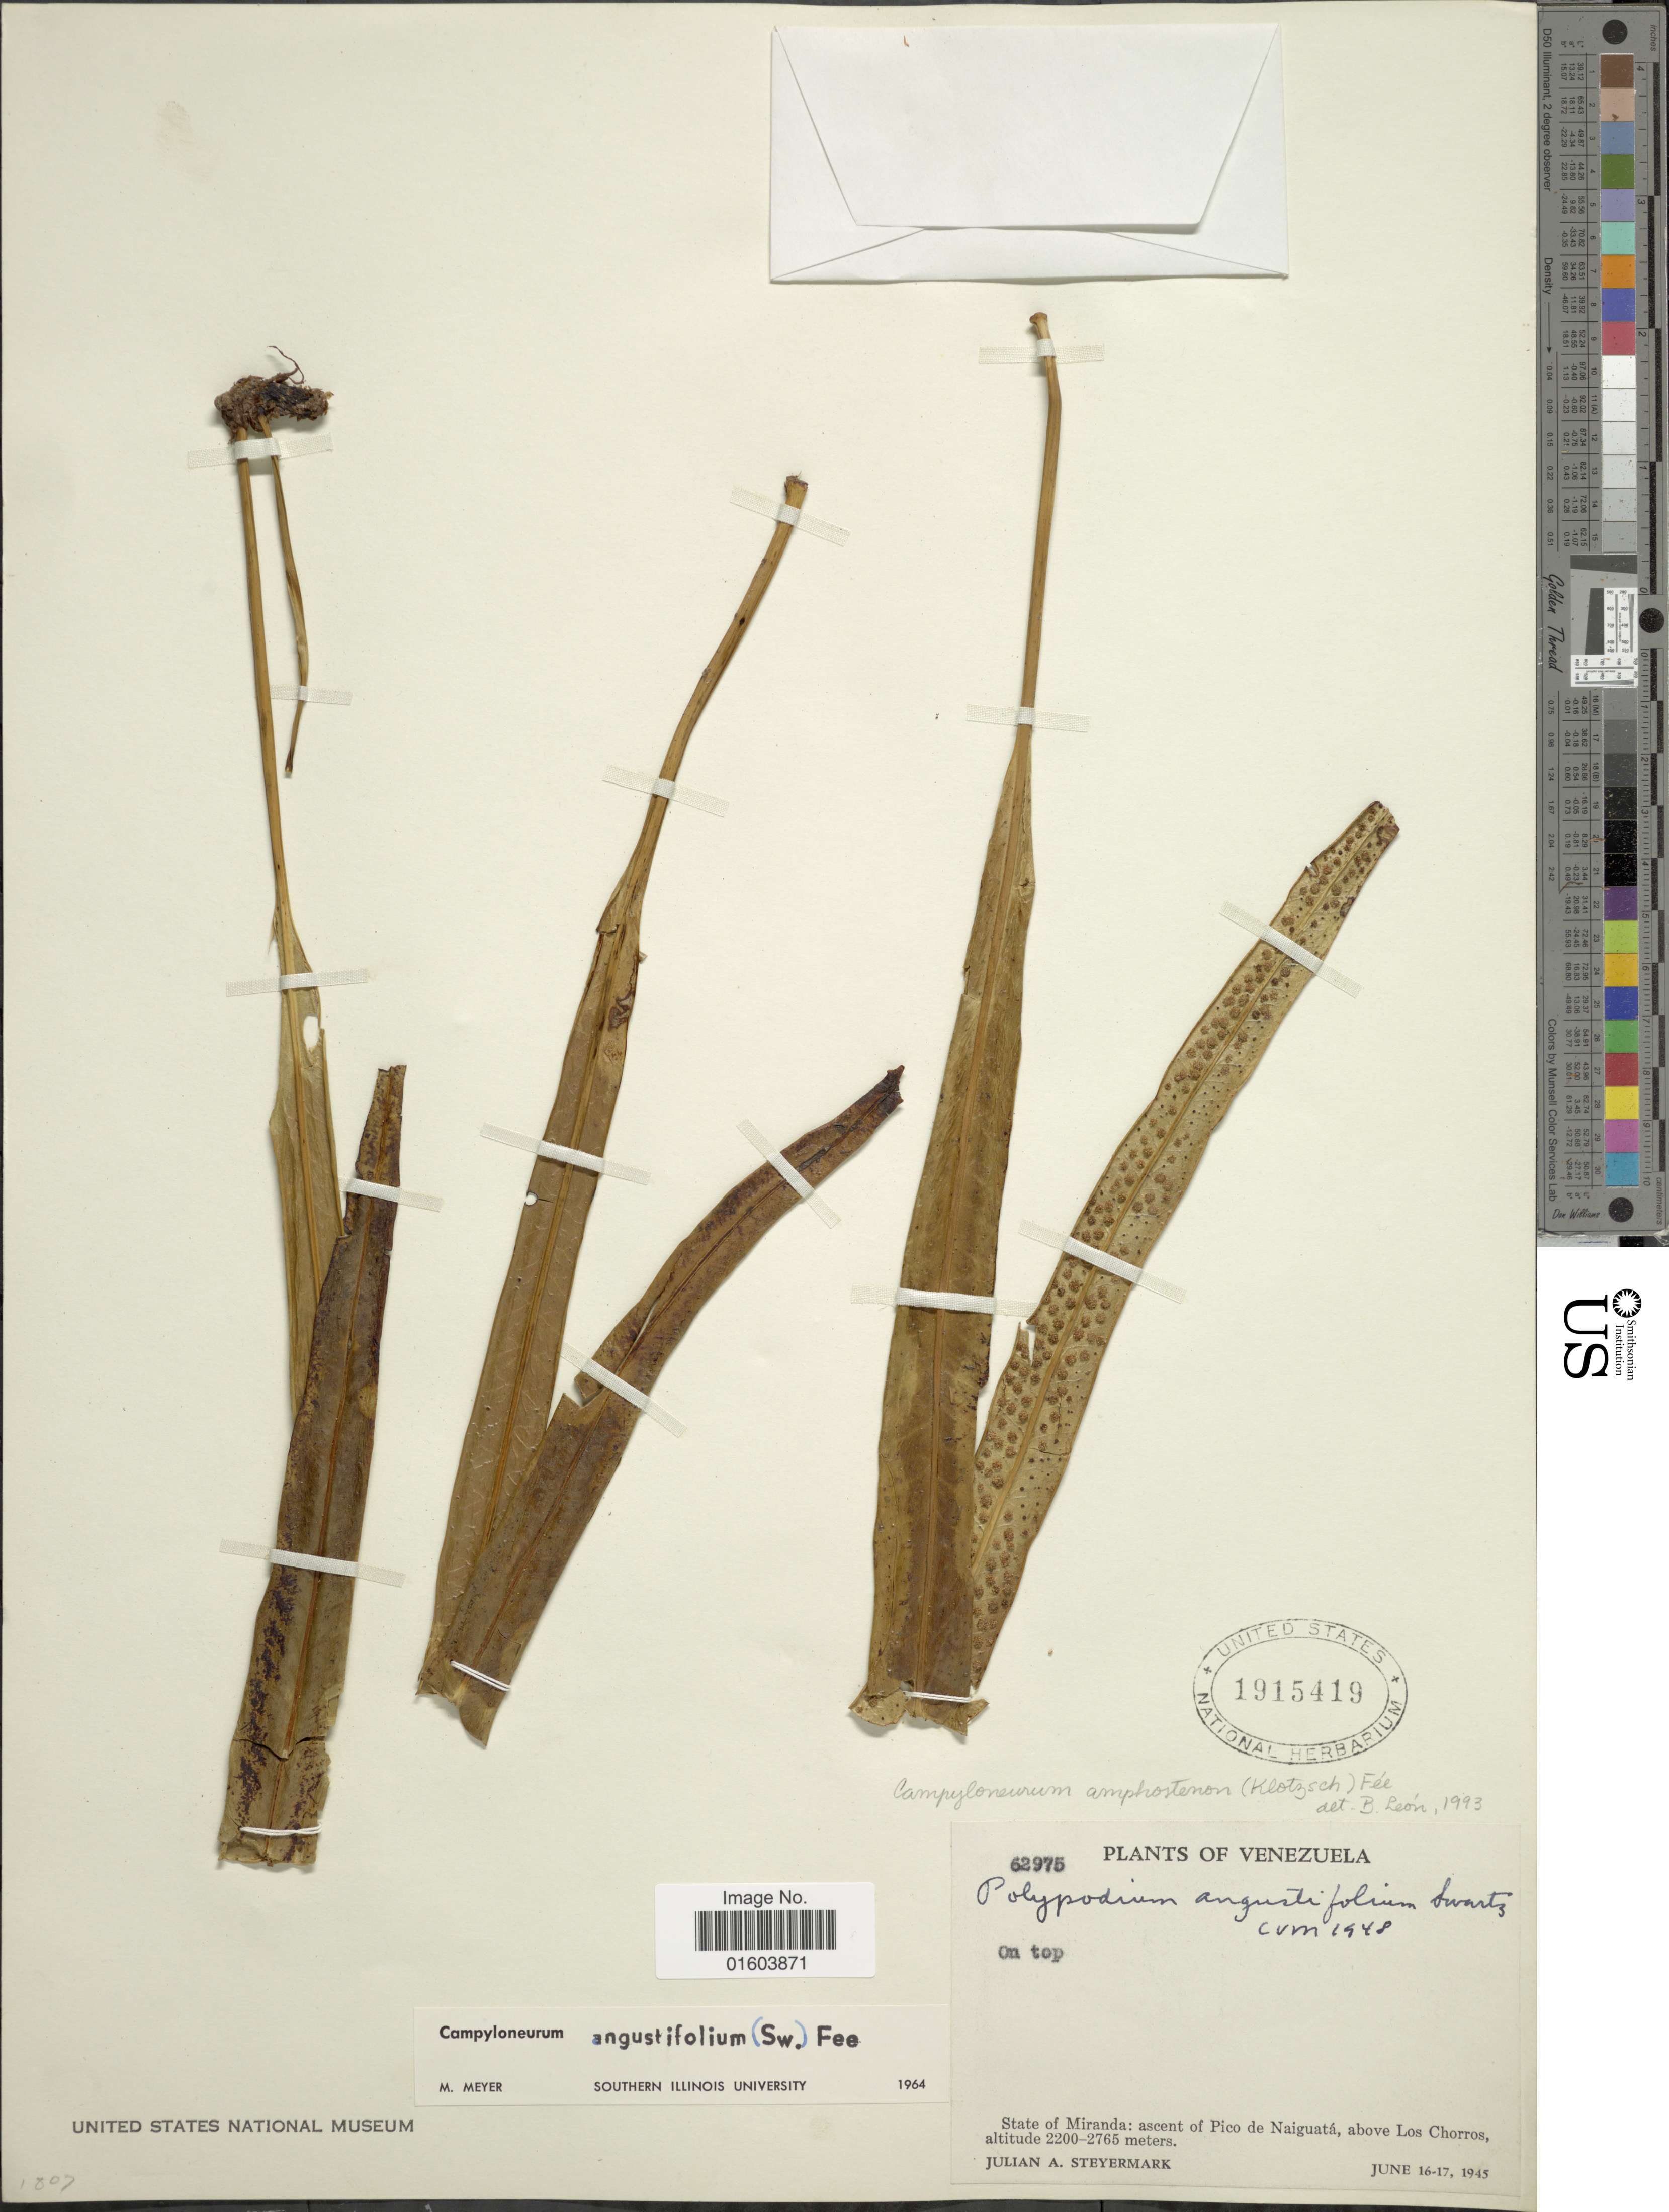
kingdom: Plantae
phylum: Tracheophyta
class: Polypodiopsida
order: Polypodiales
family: Polypodiaceae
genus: Campyloneurum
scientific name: Campyloneurum amphostenon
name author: (Kunze ex Klotzsch) Fée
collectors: J. Steyermark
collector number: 62975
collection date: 1945-06-16/1945-06-17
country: Venezuela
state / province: Miranda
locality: Venezuela, State of Miranda: ascent of Pico de Naiguata, above Los Chorros.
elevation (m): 2200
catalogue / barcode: US 1915419